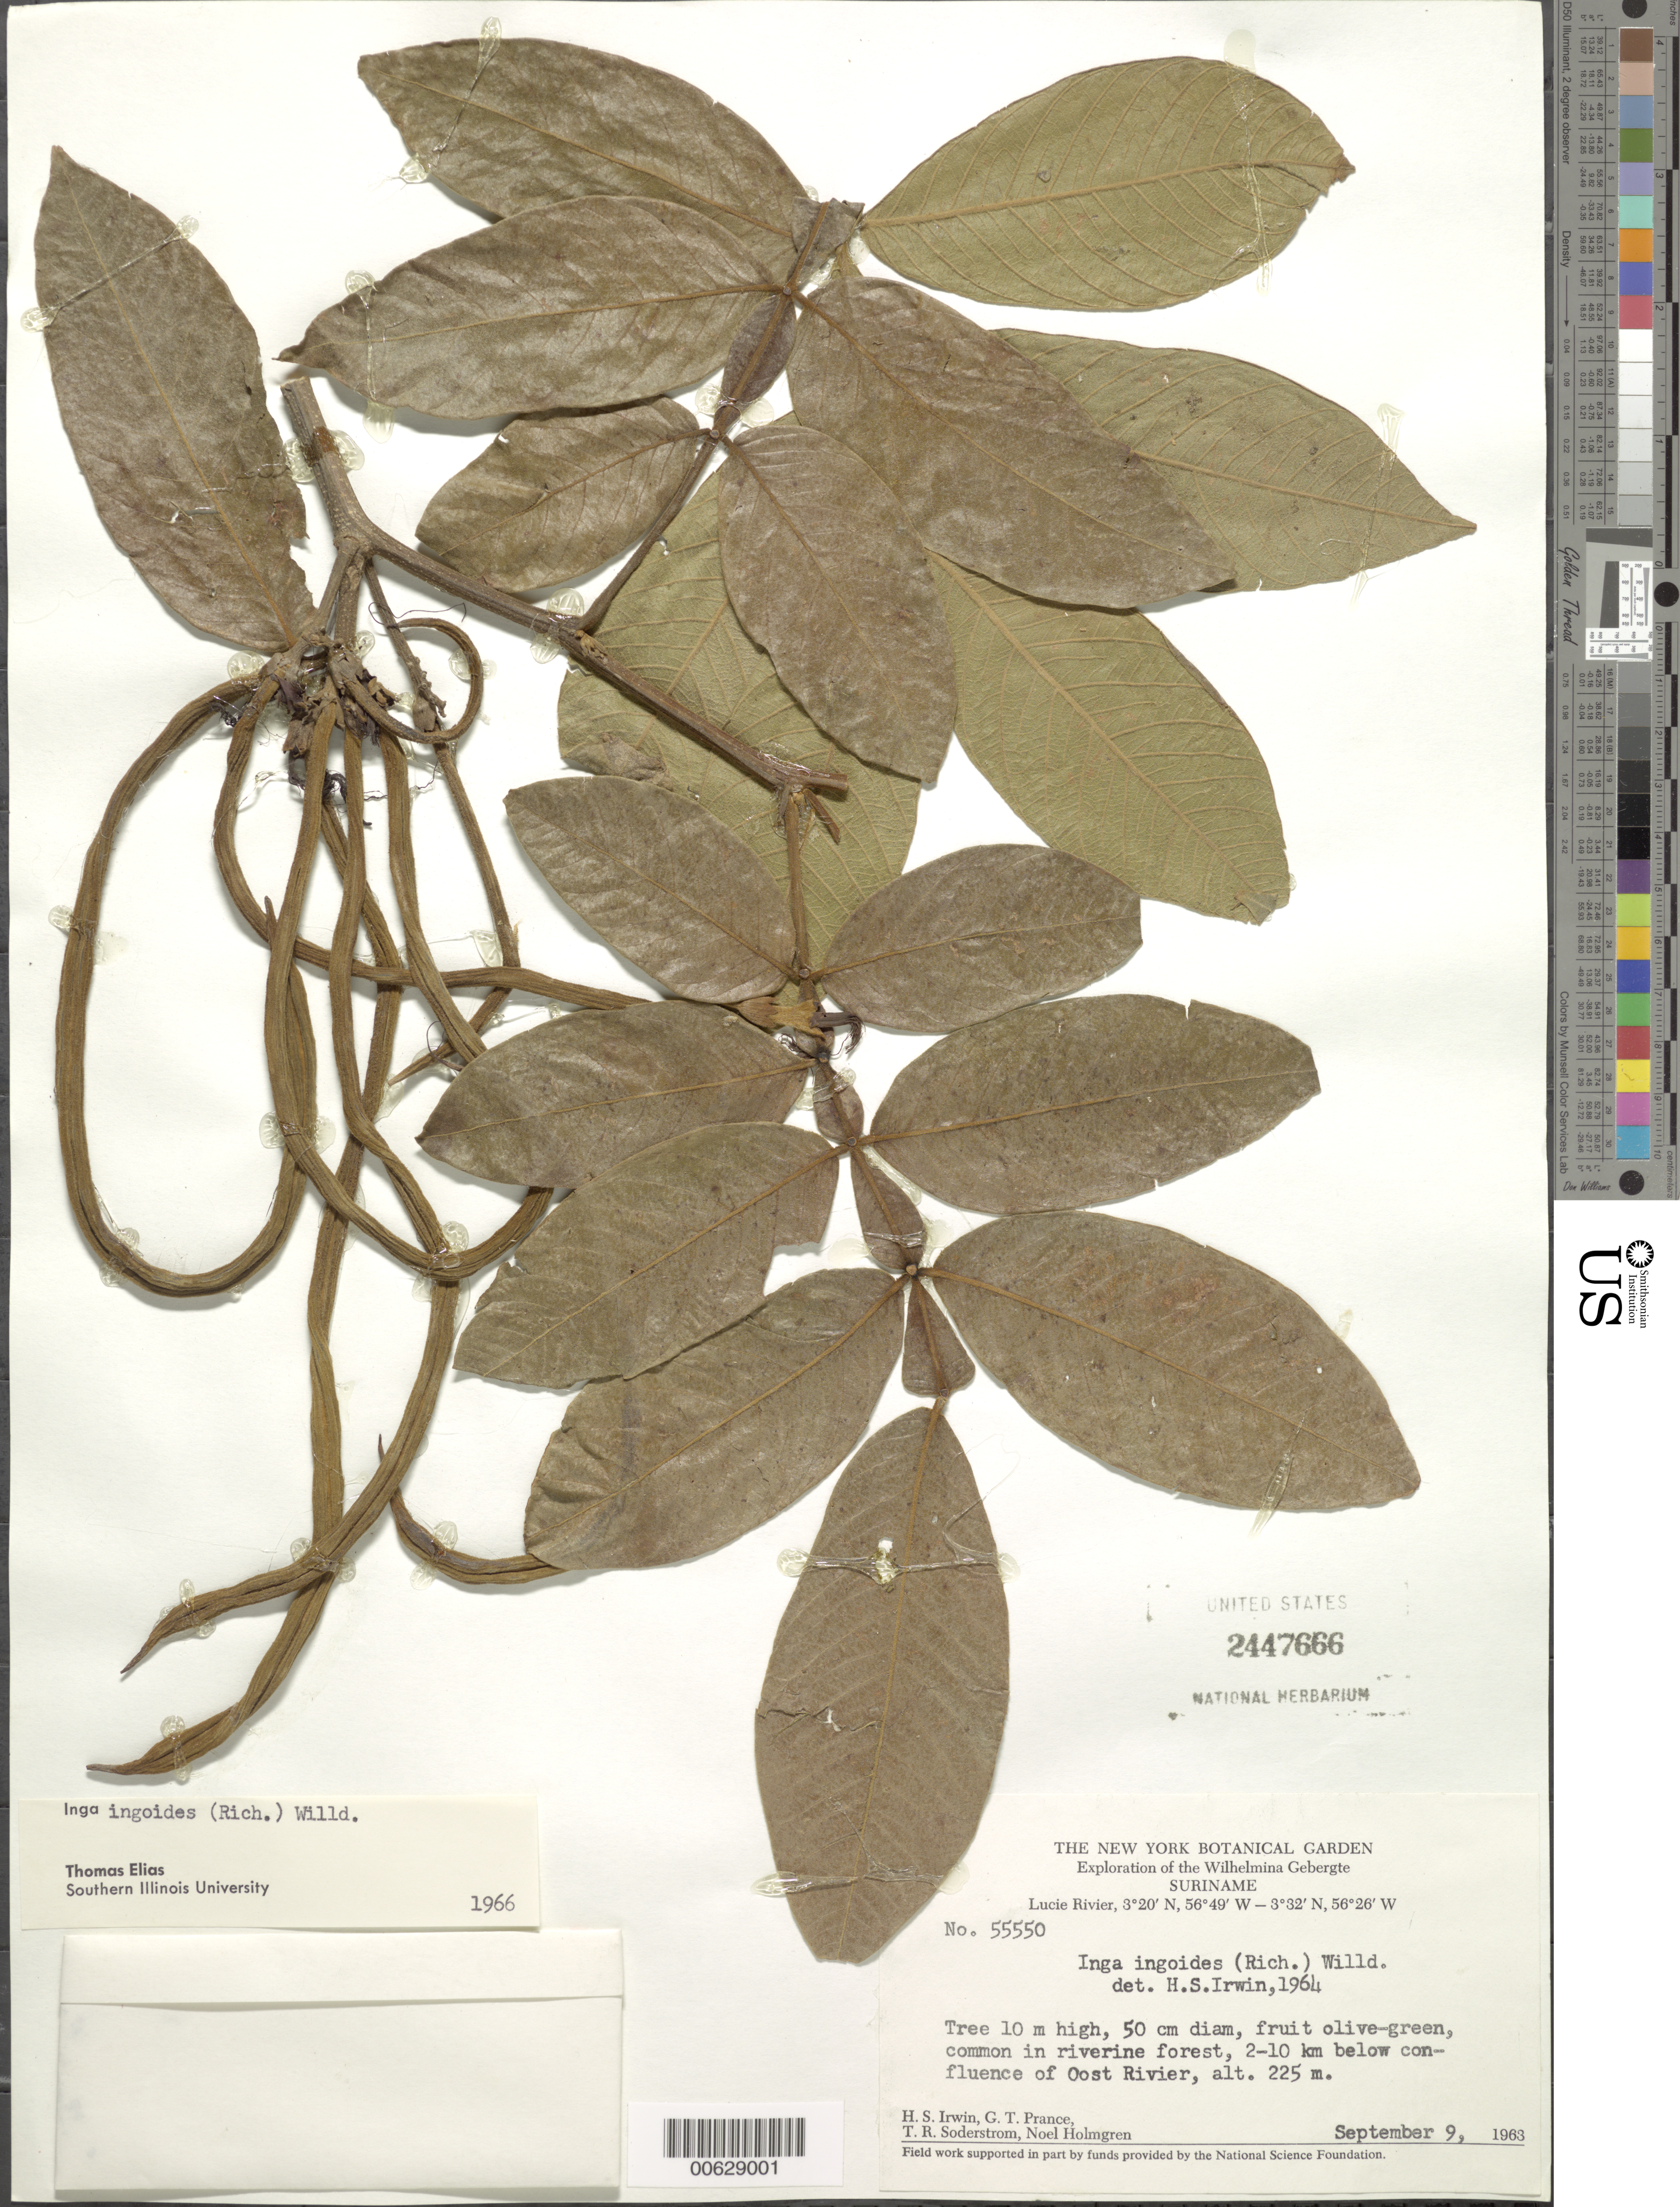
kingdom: Plantae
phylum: Tracheophyta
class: Magnoliopsida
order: Fabales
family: Fabaceae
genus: Inga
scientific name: Inga ingoides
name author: (Rich.) Willd.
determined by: Elias, Thomas S.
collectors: H. Irwin, G. T. Prance, T. R. Soderstrom & N. H. Holmgren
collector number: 55550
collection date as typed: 9-Sep-63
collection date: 1963-09-09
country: Suriname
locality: Lucie R., 2-10 km below confl. with Oost R., Wilhelmina Gebergte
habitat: Riverine forest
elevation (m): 225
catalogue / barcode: US 2447666